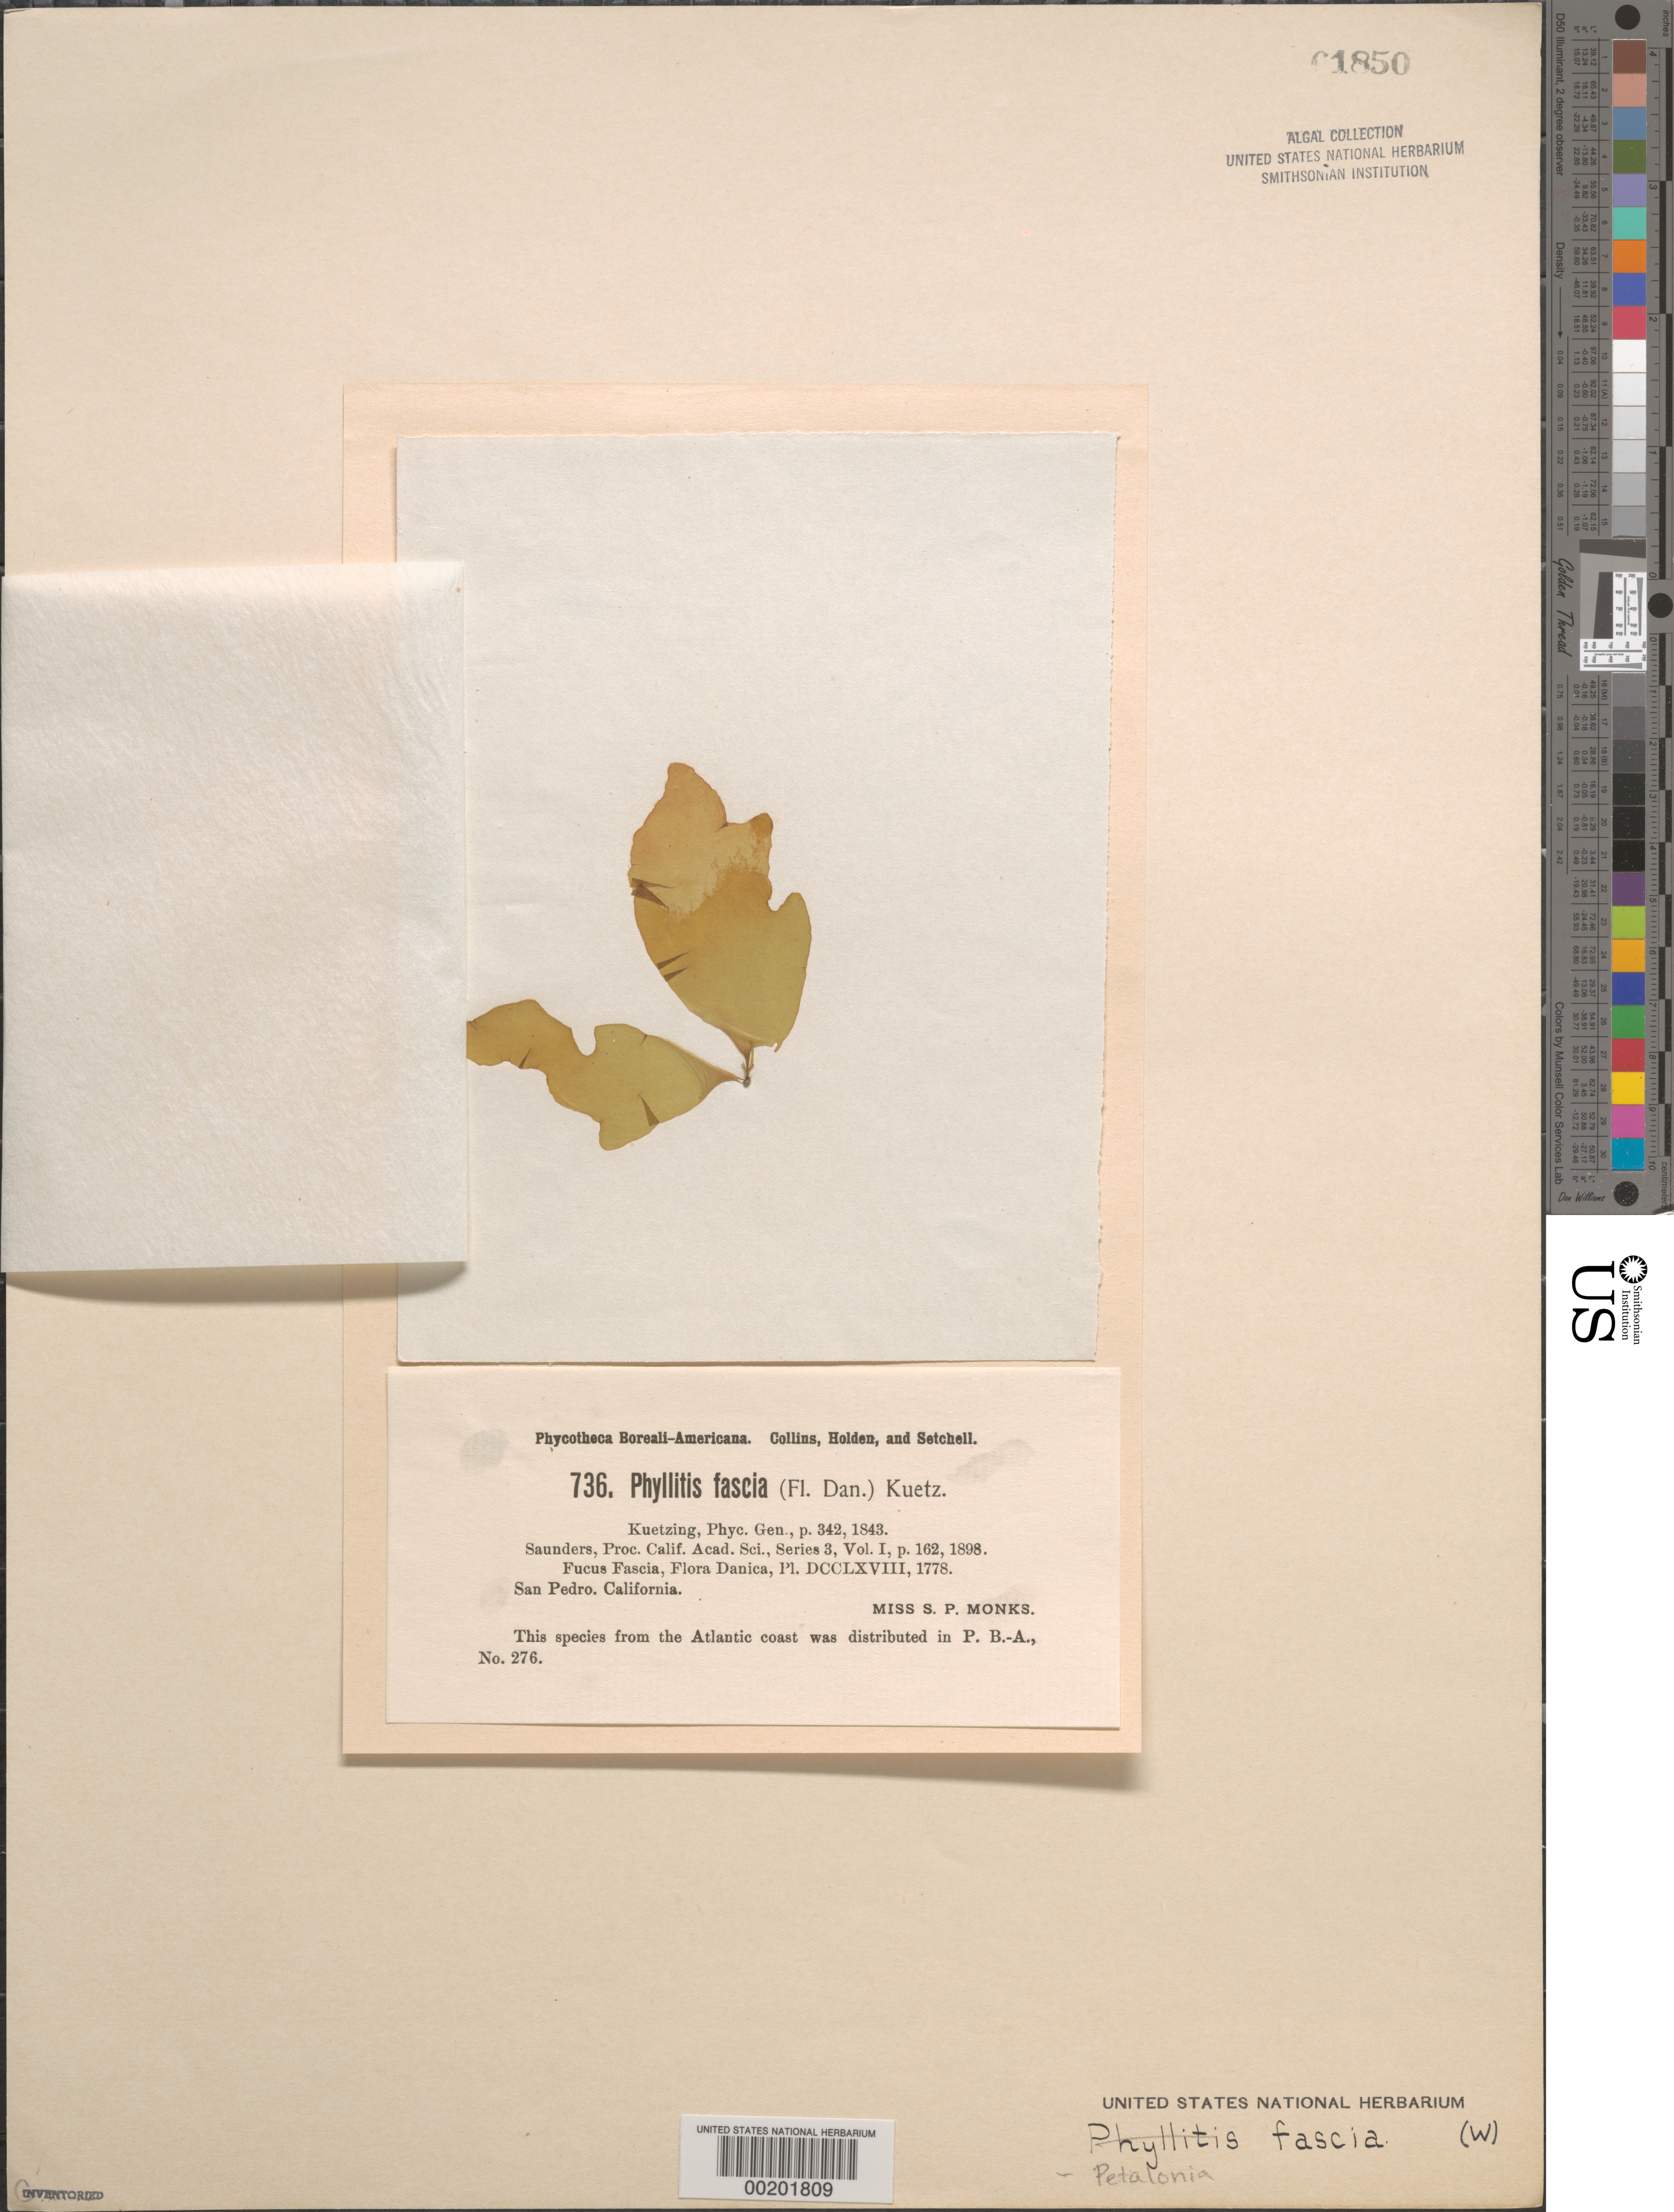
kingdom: Chromista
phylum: Ochrophyta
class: Phaeophyceae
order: Scytosiphonales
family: Scytosiphonaceae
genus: Petalonia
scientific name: Petalonia fascia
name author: (O.F. Müller) Kuntze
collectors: S. Monks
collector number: PB-A 736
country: United States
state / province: California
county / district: Los Angeles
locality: San Pedro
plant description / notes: Collins, Holden & Setchell, Phycotheca Boreali-Americana, as Phyllitis fascia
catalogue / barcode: US 1850